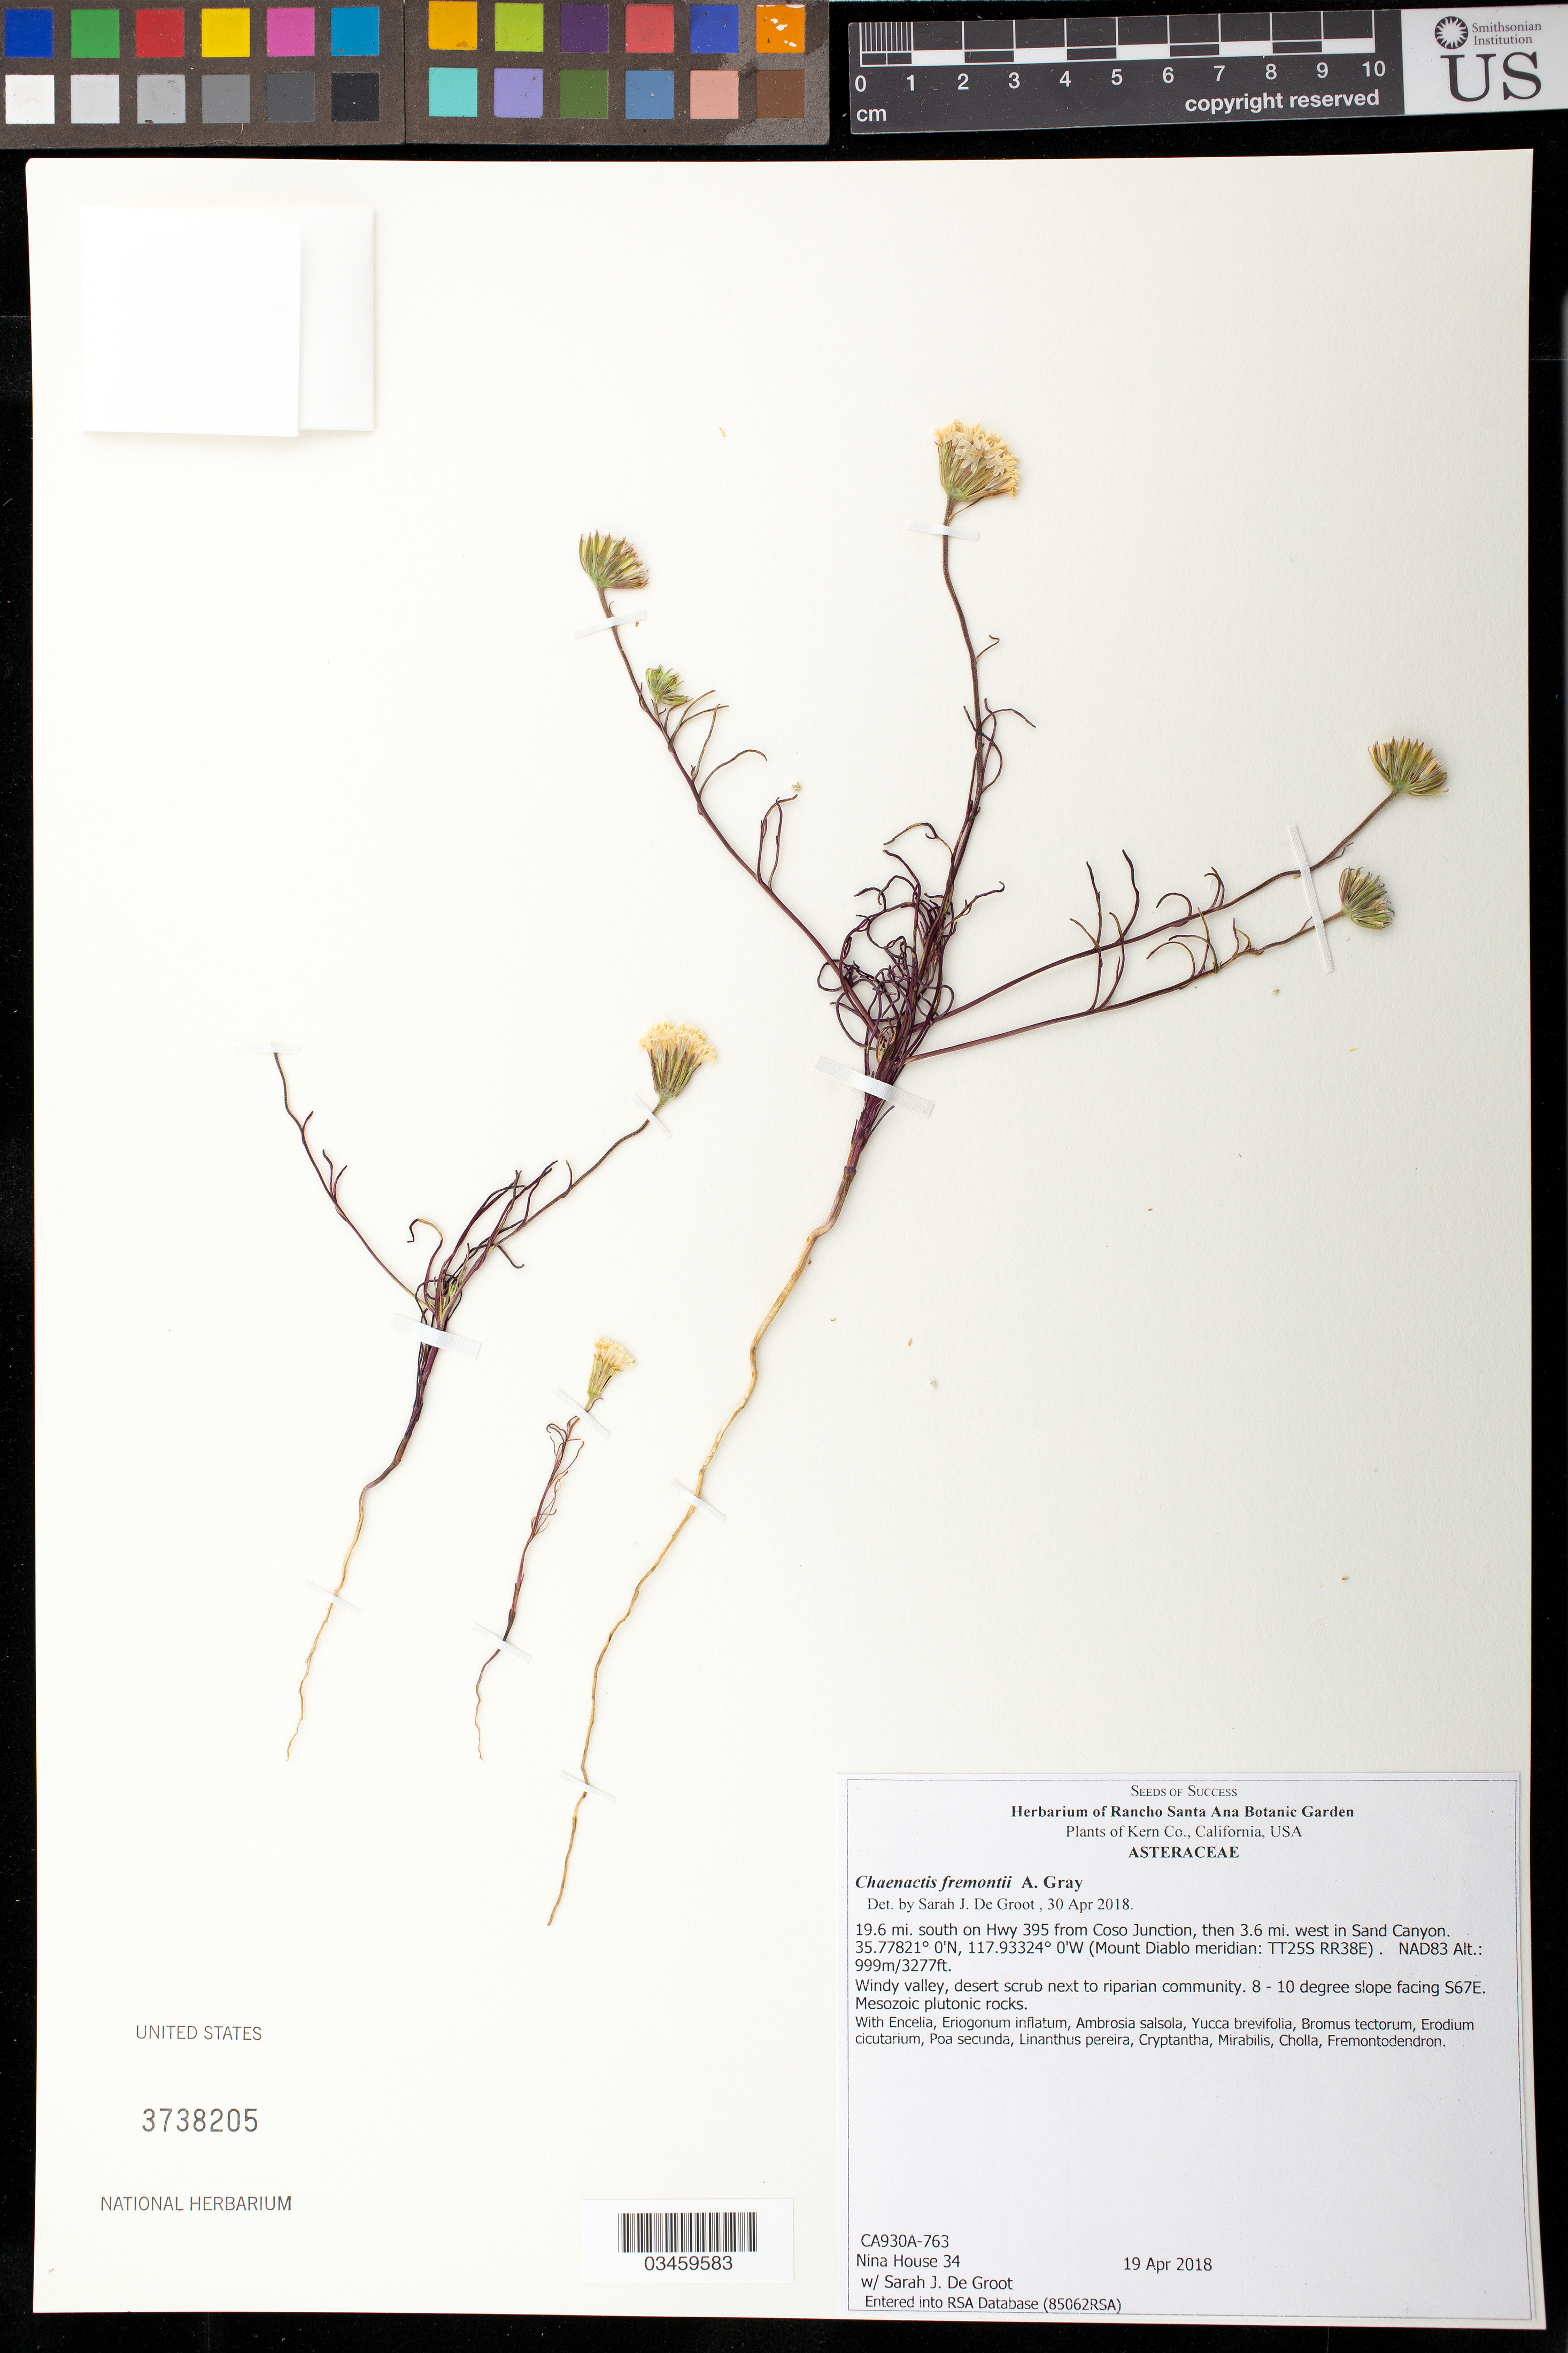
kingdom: Plantae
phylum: Tracheophyta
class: Magnoliopsida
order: Asterales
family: Asteraceae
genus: Chaenactis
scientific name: Chaenactis fremontii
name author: A. Gray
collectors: N. House & S. De Groot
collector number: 34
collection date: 2018-04-19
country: United States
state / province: California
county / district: Kern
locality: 19.6 mi S on Hwy 395 from Coso Junction, then 3.6 mi W in Sand Canyon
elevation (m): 999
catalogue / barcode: US 3738205